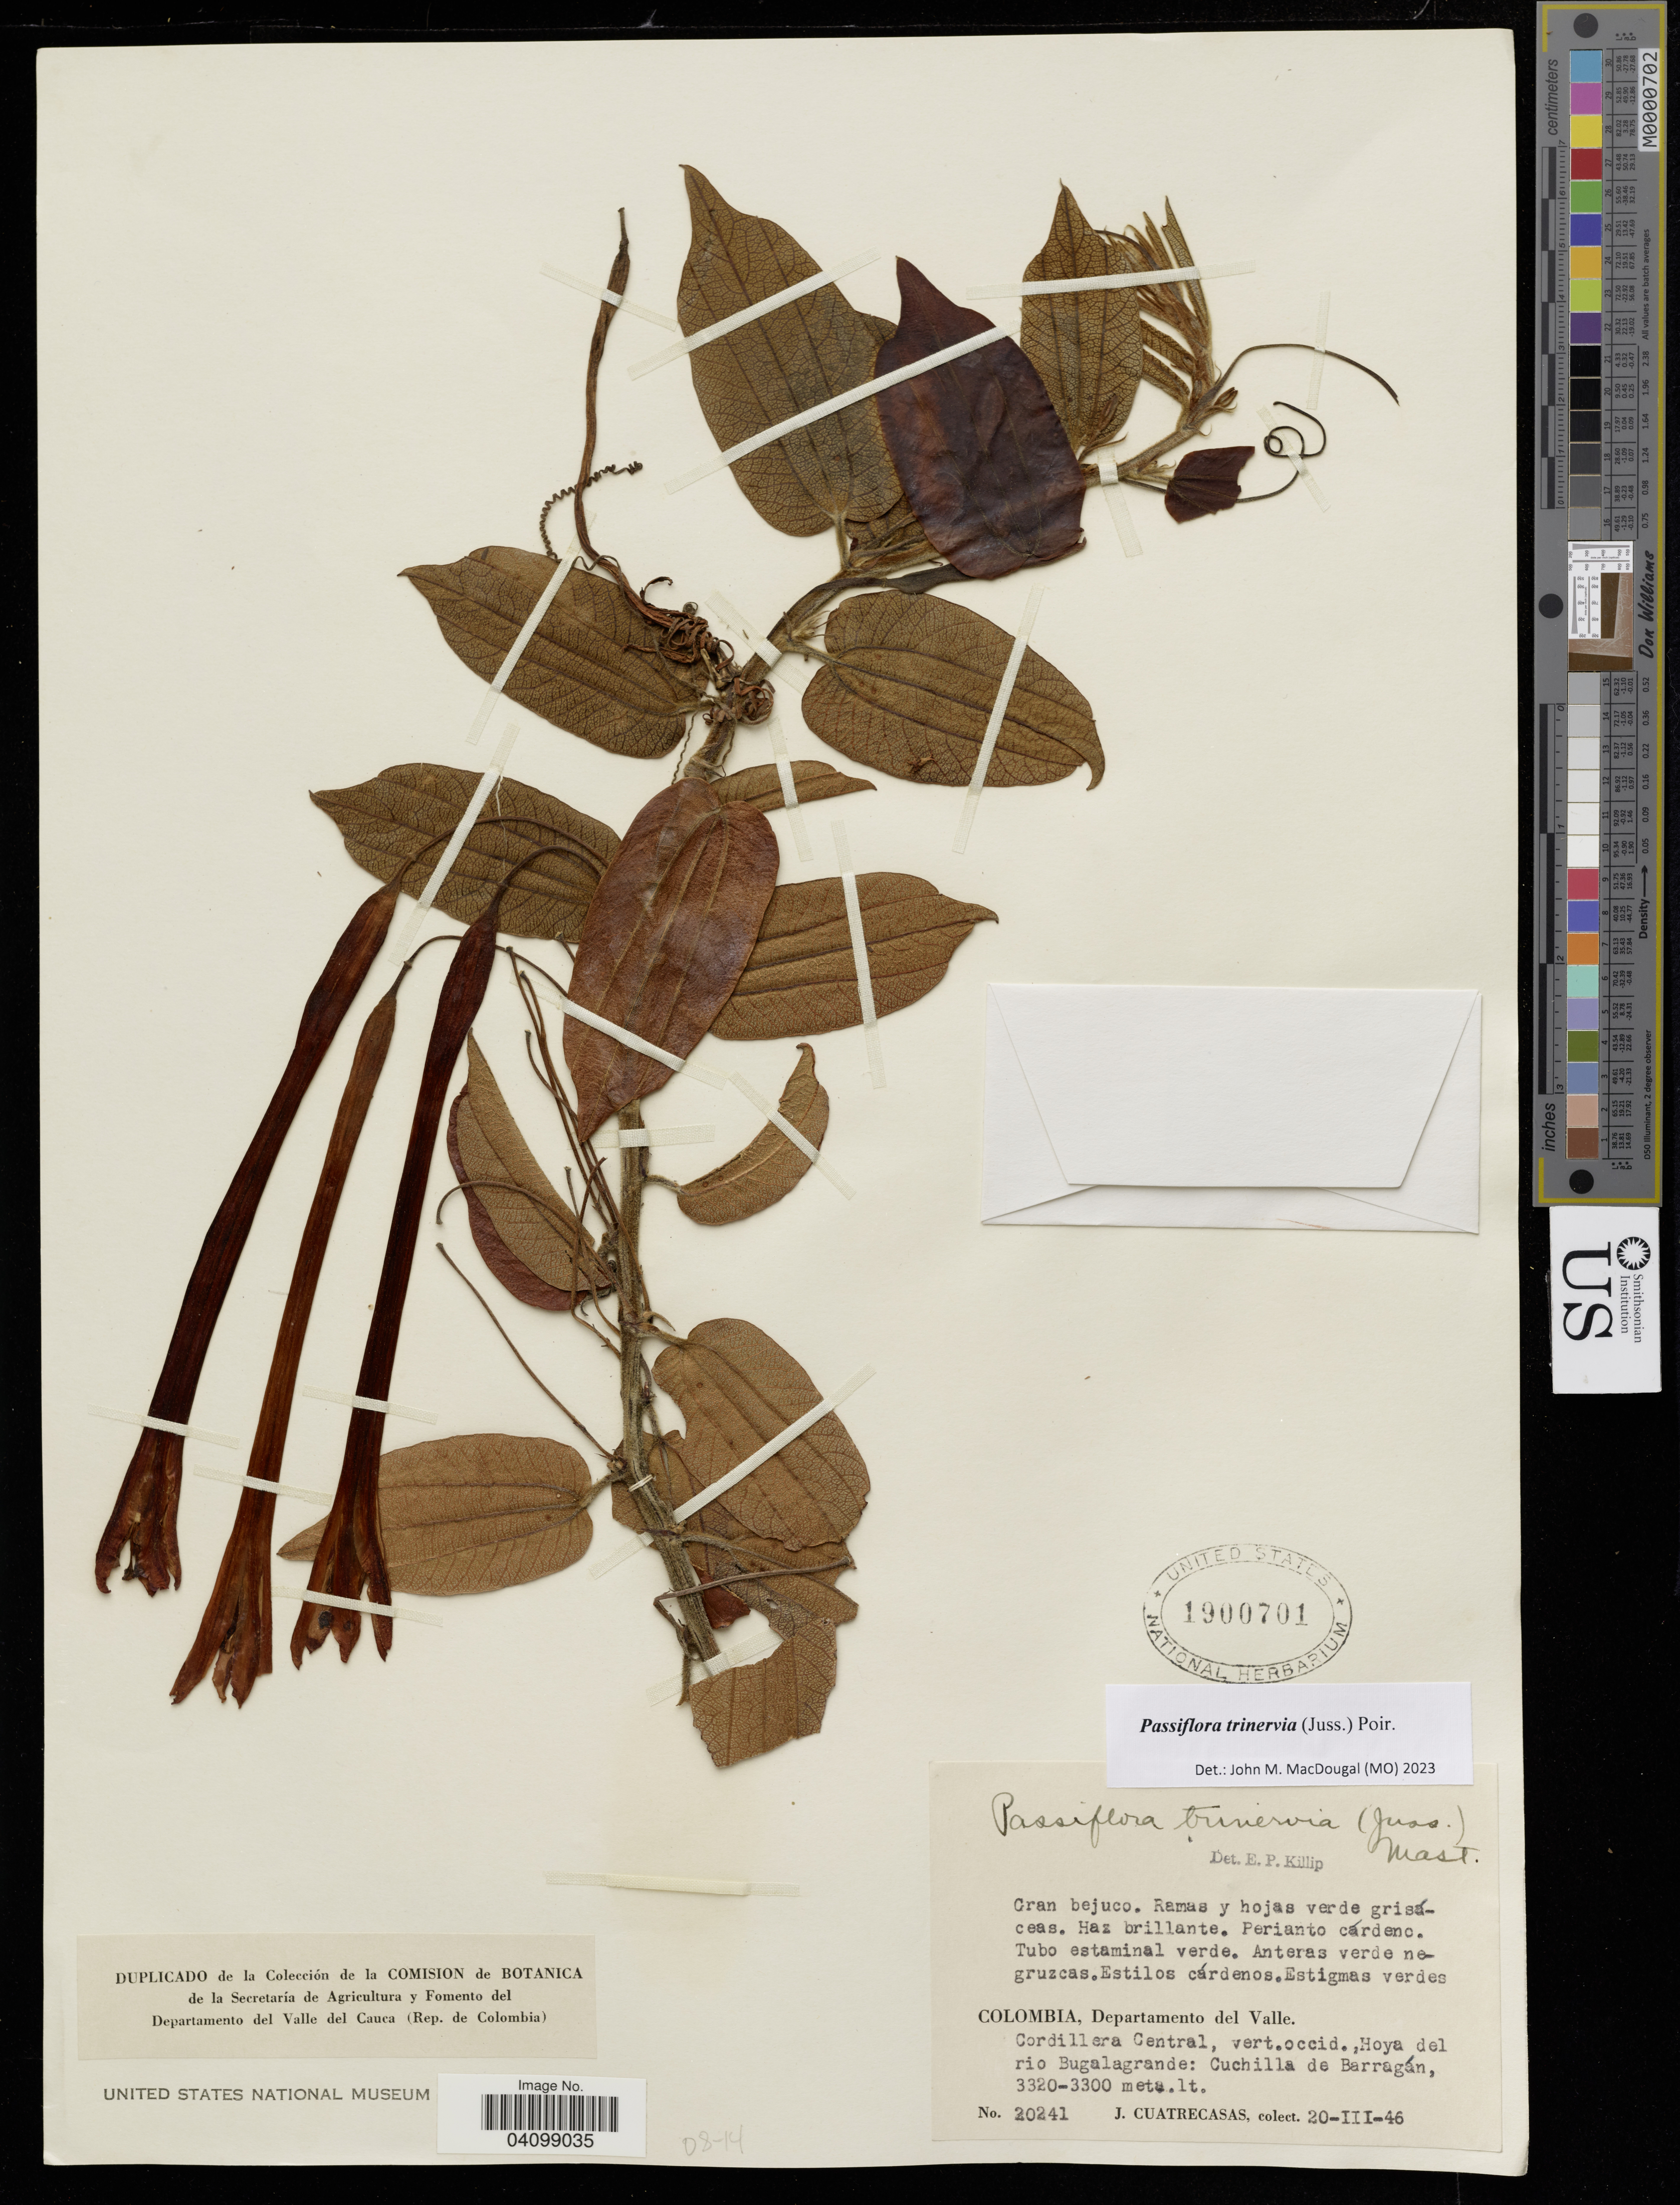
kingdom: Plantae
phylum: Tracheophyta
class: Magnoliopsida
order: Malpighiales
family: Passifloraceae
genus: Passiflora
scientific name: Passiflora trinervia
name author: (Juss.) Poir.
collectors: J. Cuatrecasas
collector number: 20241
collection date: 1946-03-20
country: Colombia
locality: Departamento del Valle. Cordillera Central, vert. occid., Hoya del rio Bugalagrande: Cuchilla de Barragán.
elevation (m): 3320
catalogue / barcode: US 1900701